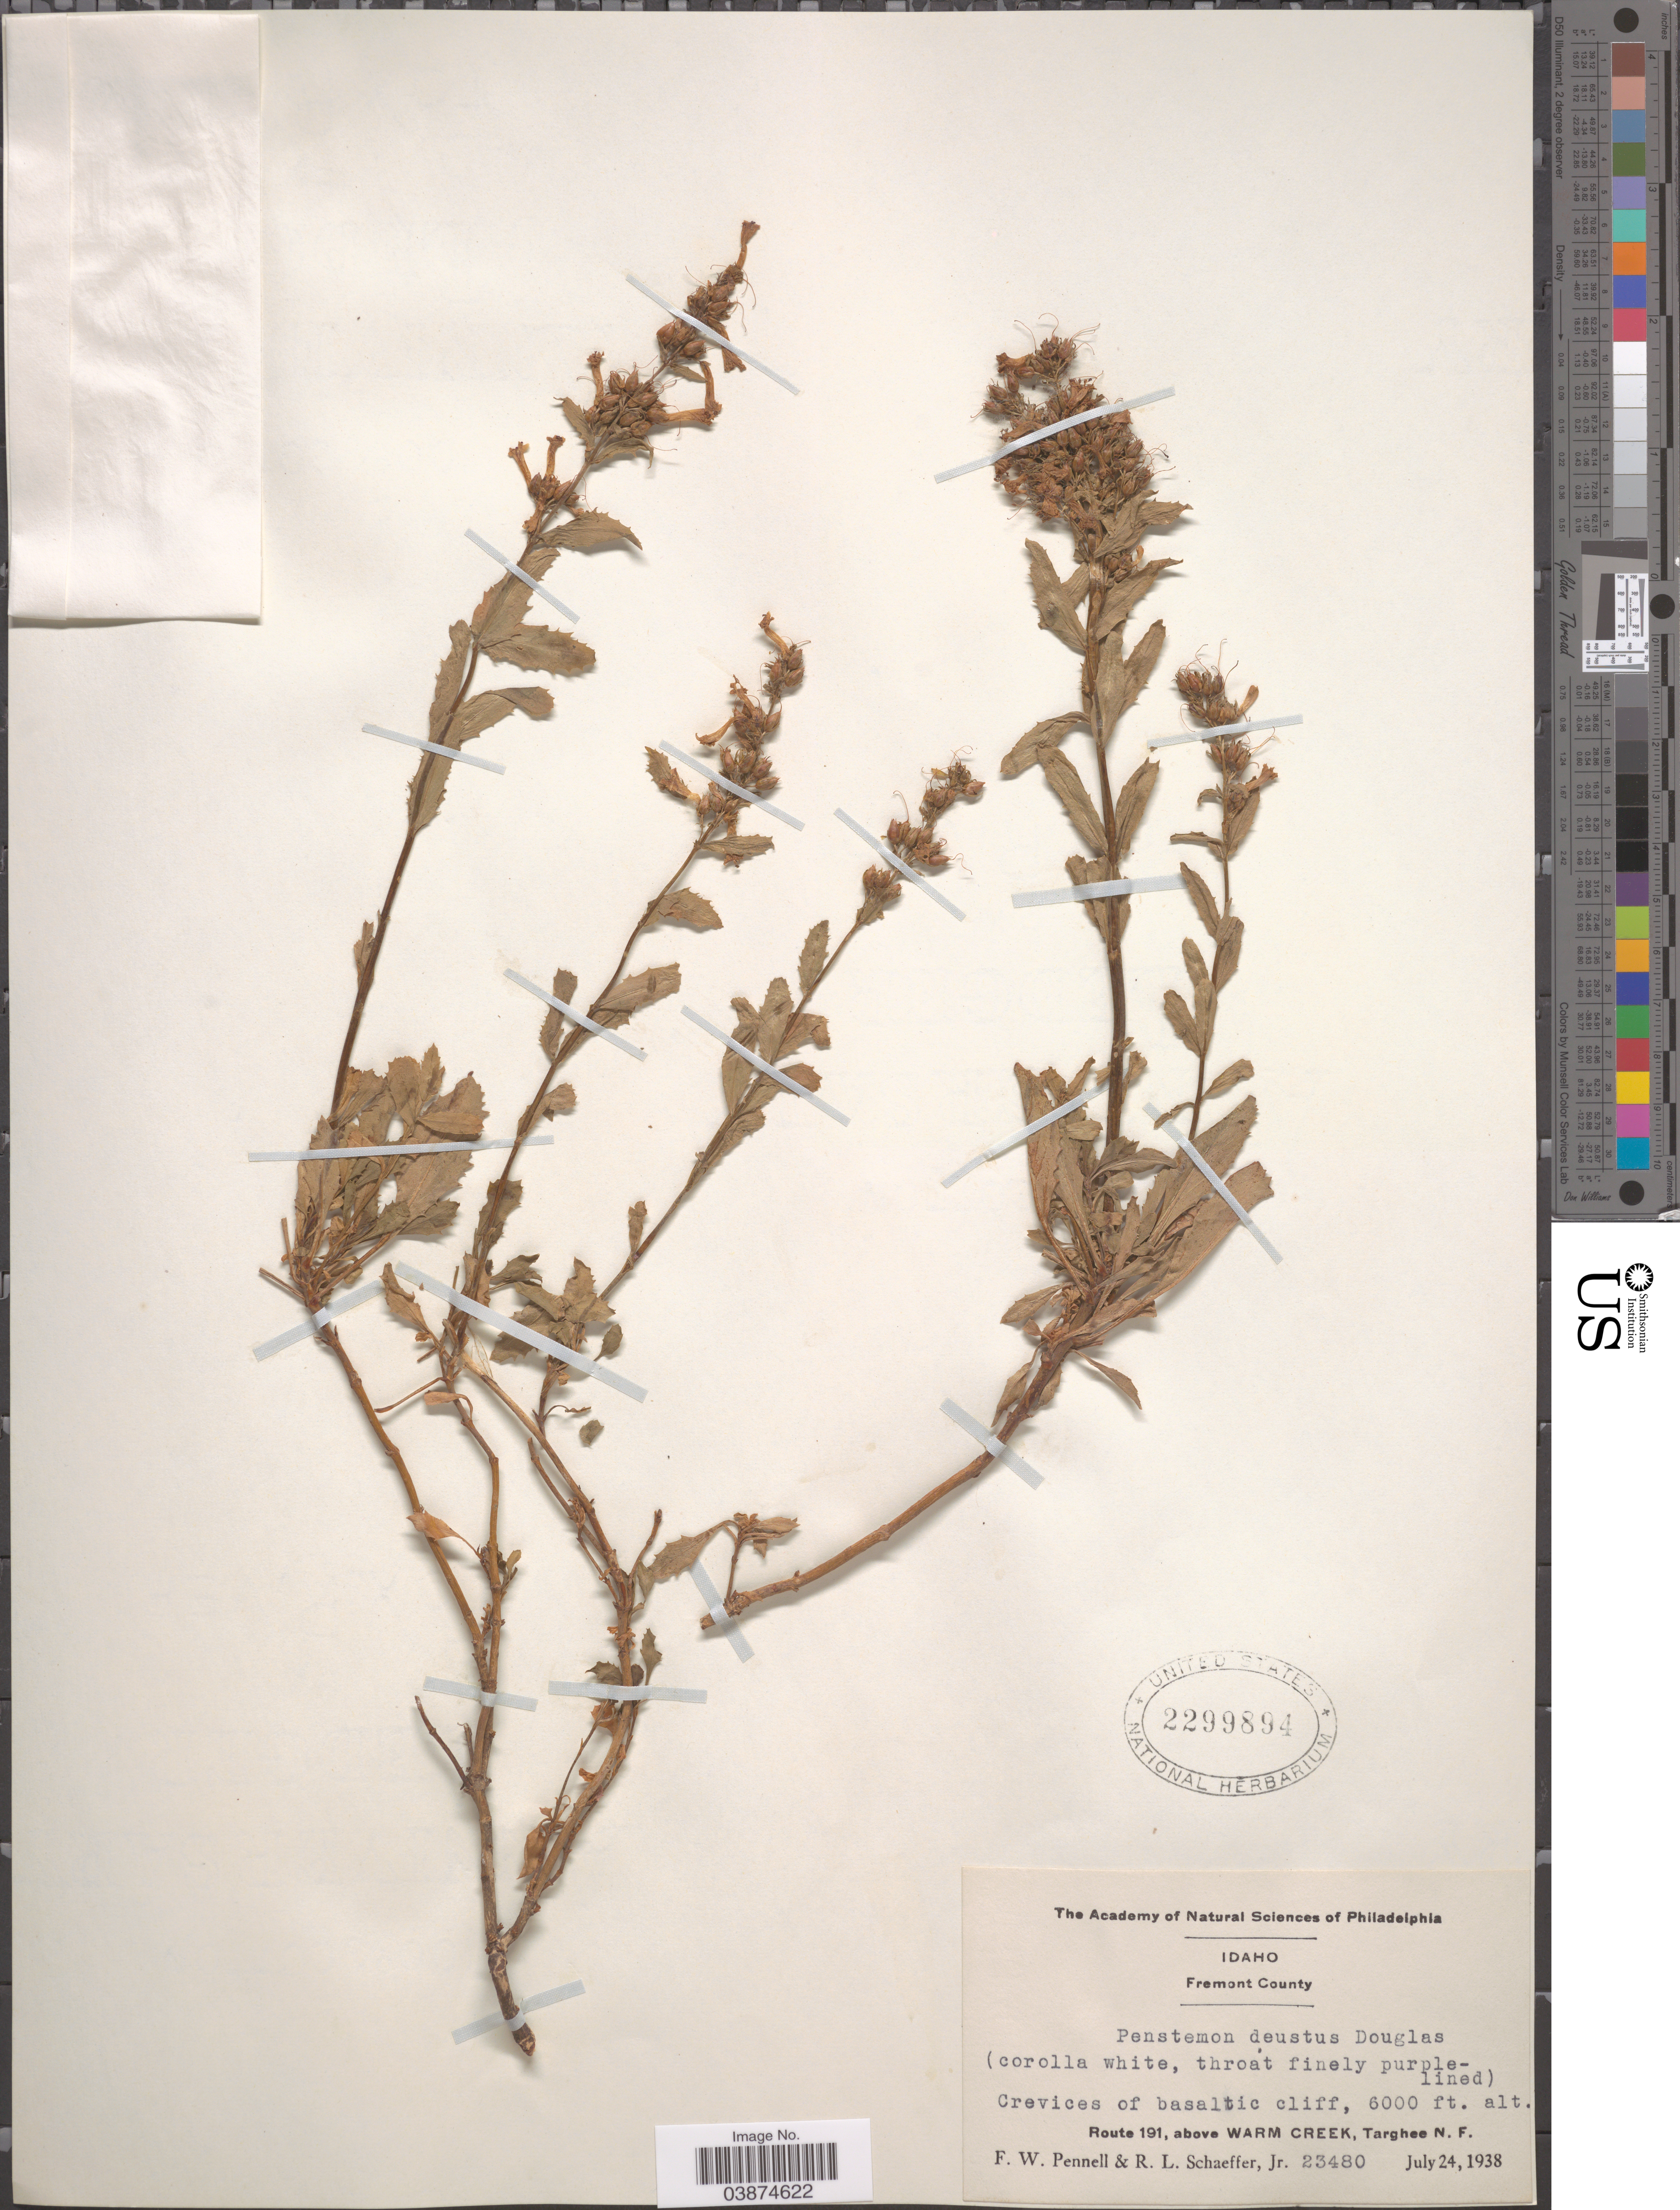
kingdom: Plantae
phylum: Tracheophyta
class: Magnoliopsida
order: Lamiales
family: Plantaginaceae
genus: Penstemon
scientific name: Penstemon deustus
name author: Douglas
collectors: F. W. Pennell & R. L. Schaeffer Jr.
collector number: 23480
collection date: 1938-07-24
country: United States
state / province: Idaho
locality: Fremont County. Route 191, abover Warm Creek, Targhee N.F.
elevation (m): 1829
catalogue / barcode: US 2299894